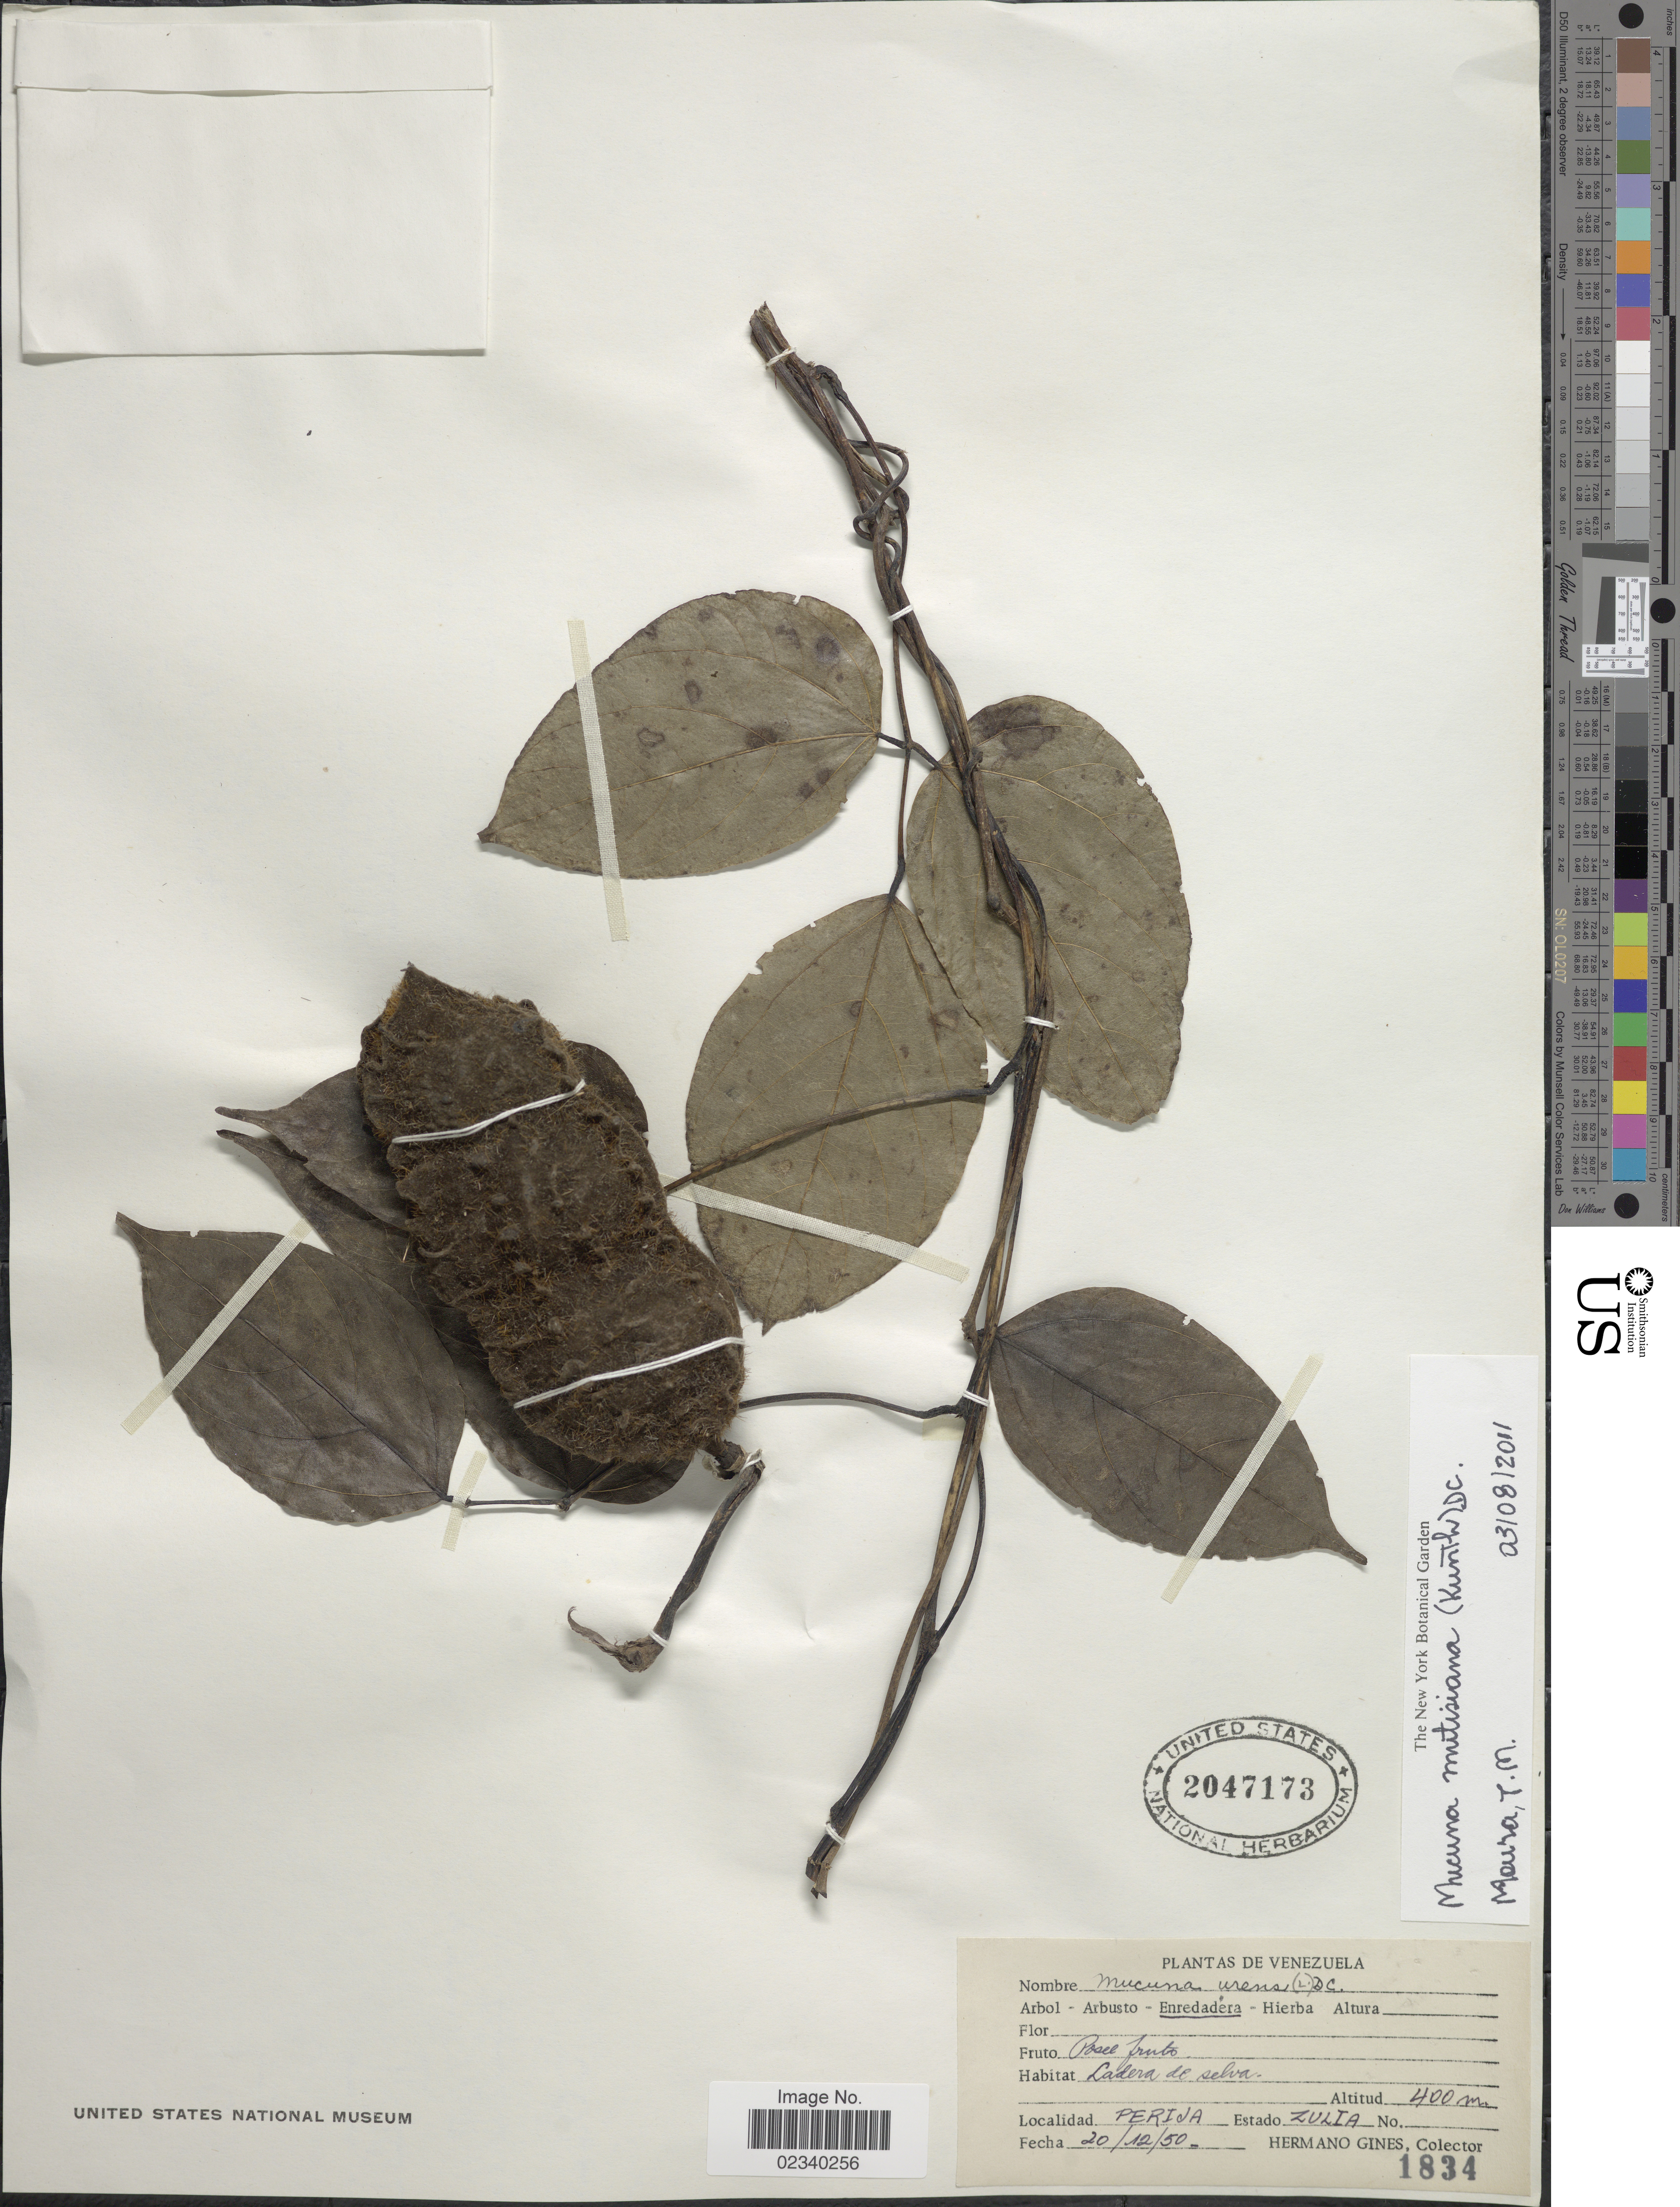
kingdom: Plantae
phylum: Tracheophyta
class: Magnoliopsida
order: Fabales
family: Fabaceae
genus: Mucuna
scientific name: Mucuna mutisiana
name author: (Kunth) DC.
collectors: Bro. Gines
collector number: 1834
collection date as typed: Transcribed d/m/y: 20/12/50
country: Venezuela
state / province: Zulia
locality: Perija, Estado Zulia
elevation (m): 400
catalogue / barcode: US 2047173